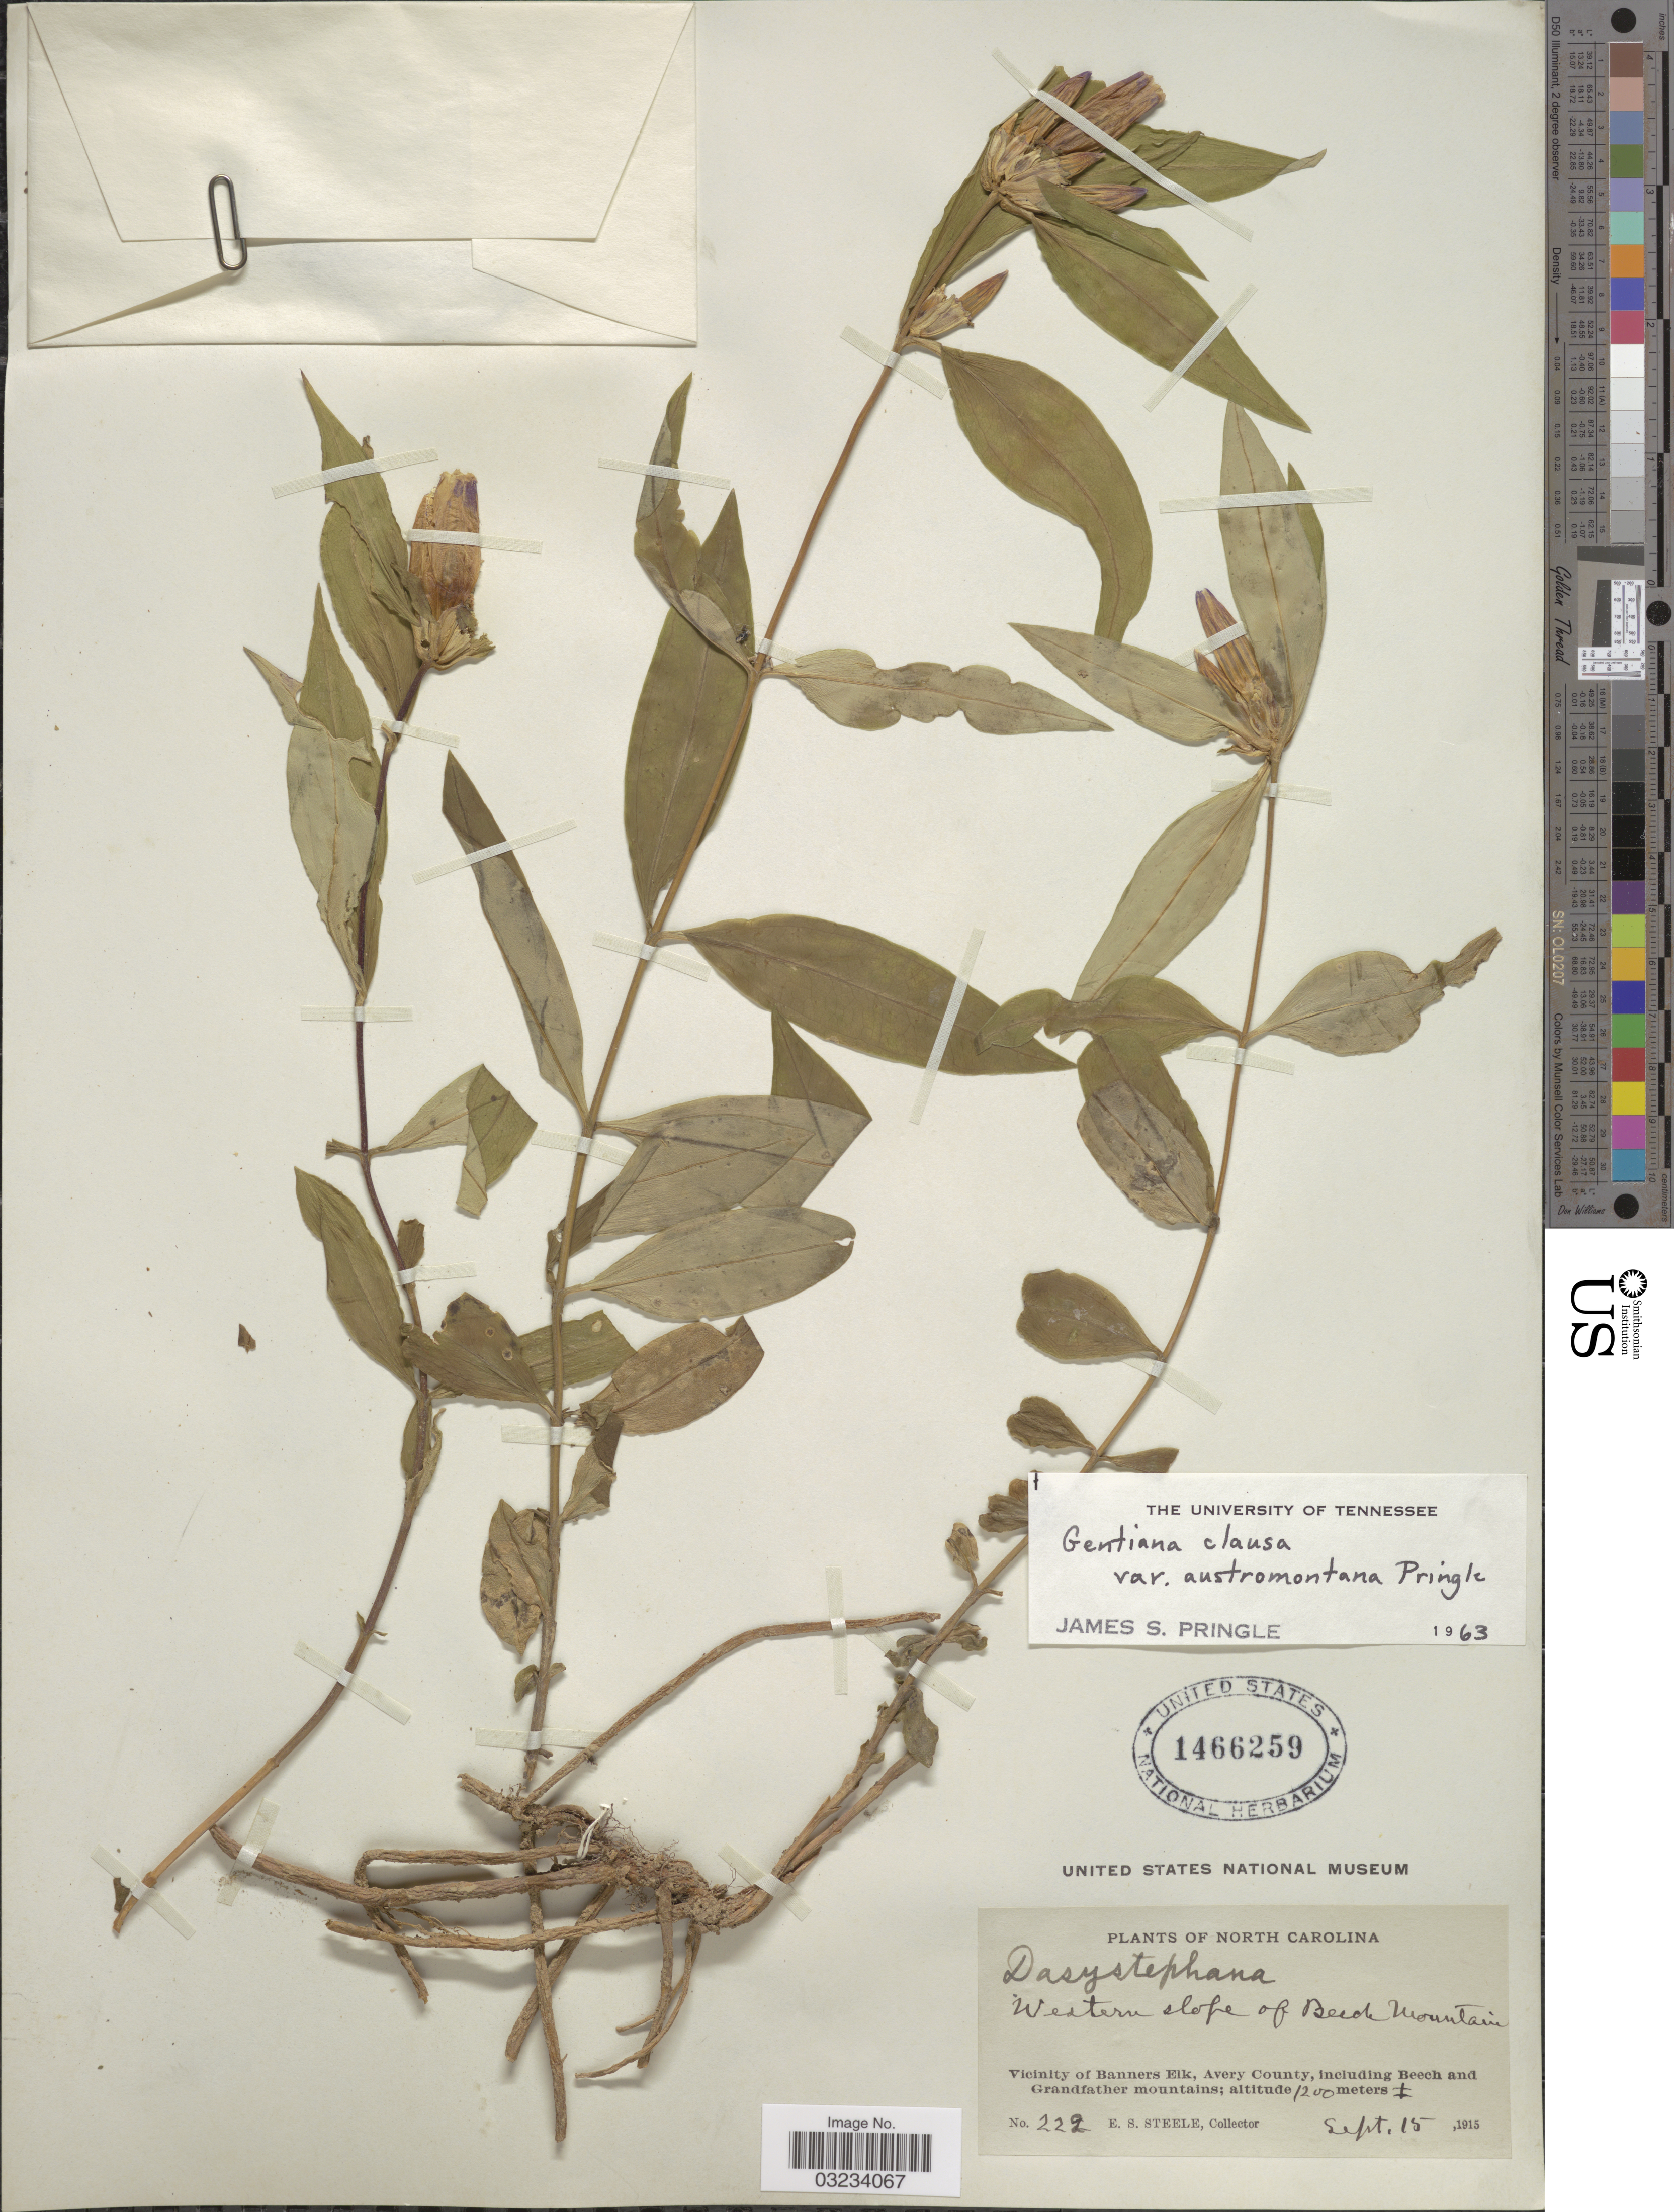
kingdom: Plantae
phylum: Tracheophyta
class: Magnoliopsida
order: Gentianales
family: Gentianaceae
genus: Gentiana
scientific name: Gentiana clausa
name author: Raf.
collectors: E. Steele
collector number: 222*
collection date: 1915-09-15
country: United States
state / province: North Carolina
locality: Western slope of Beech Mountain, Vicinity of Banners Elk, Avery County, including Beech and Grandfather mountains.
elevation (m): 1200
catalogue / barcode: US 1466259